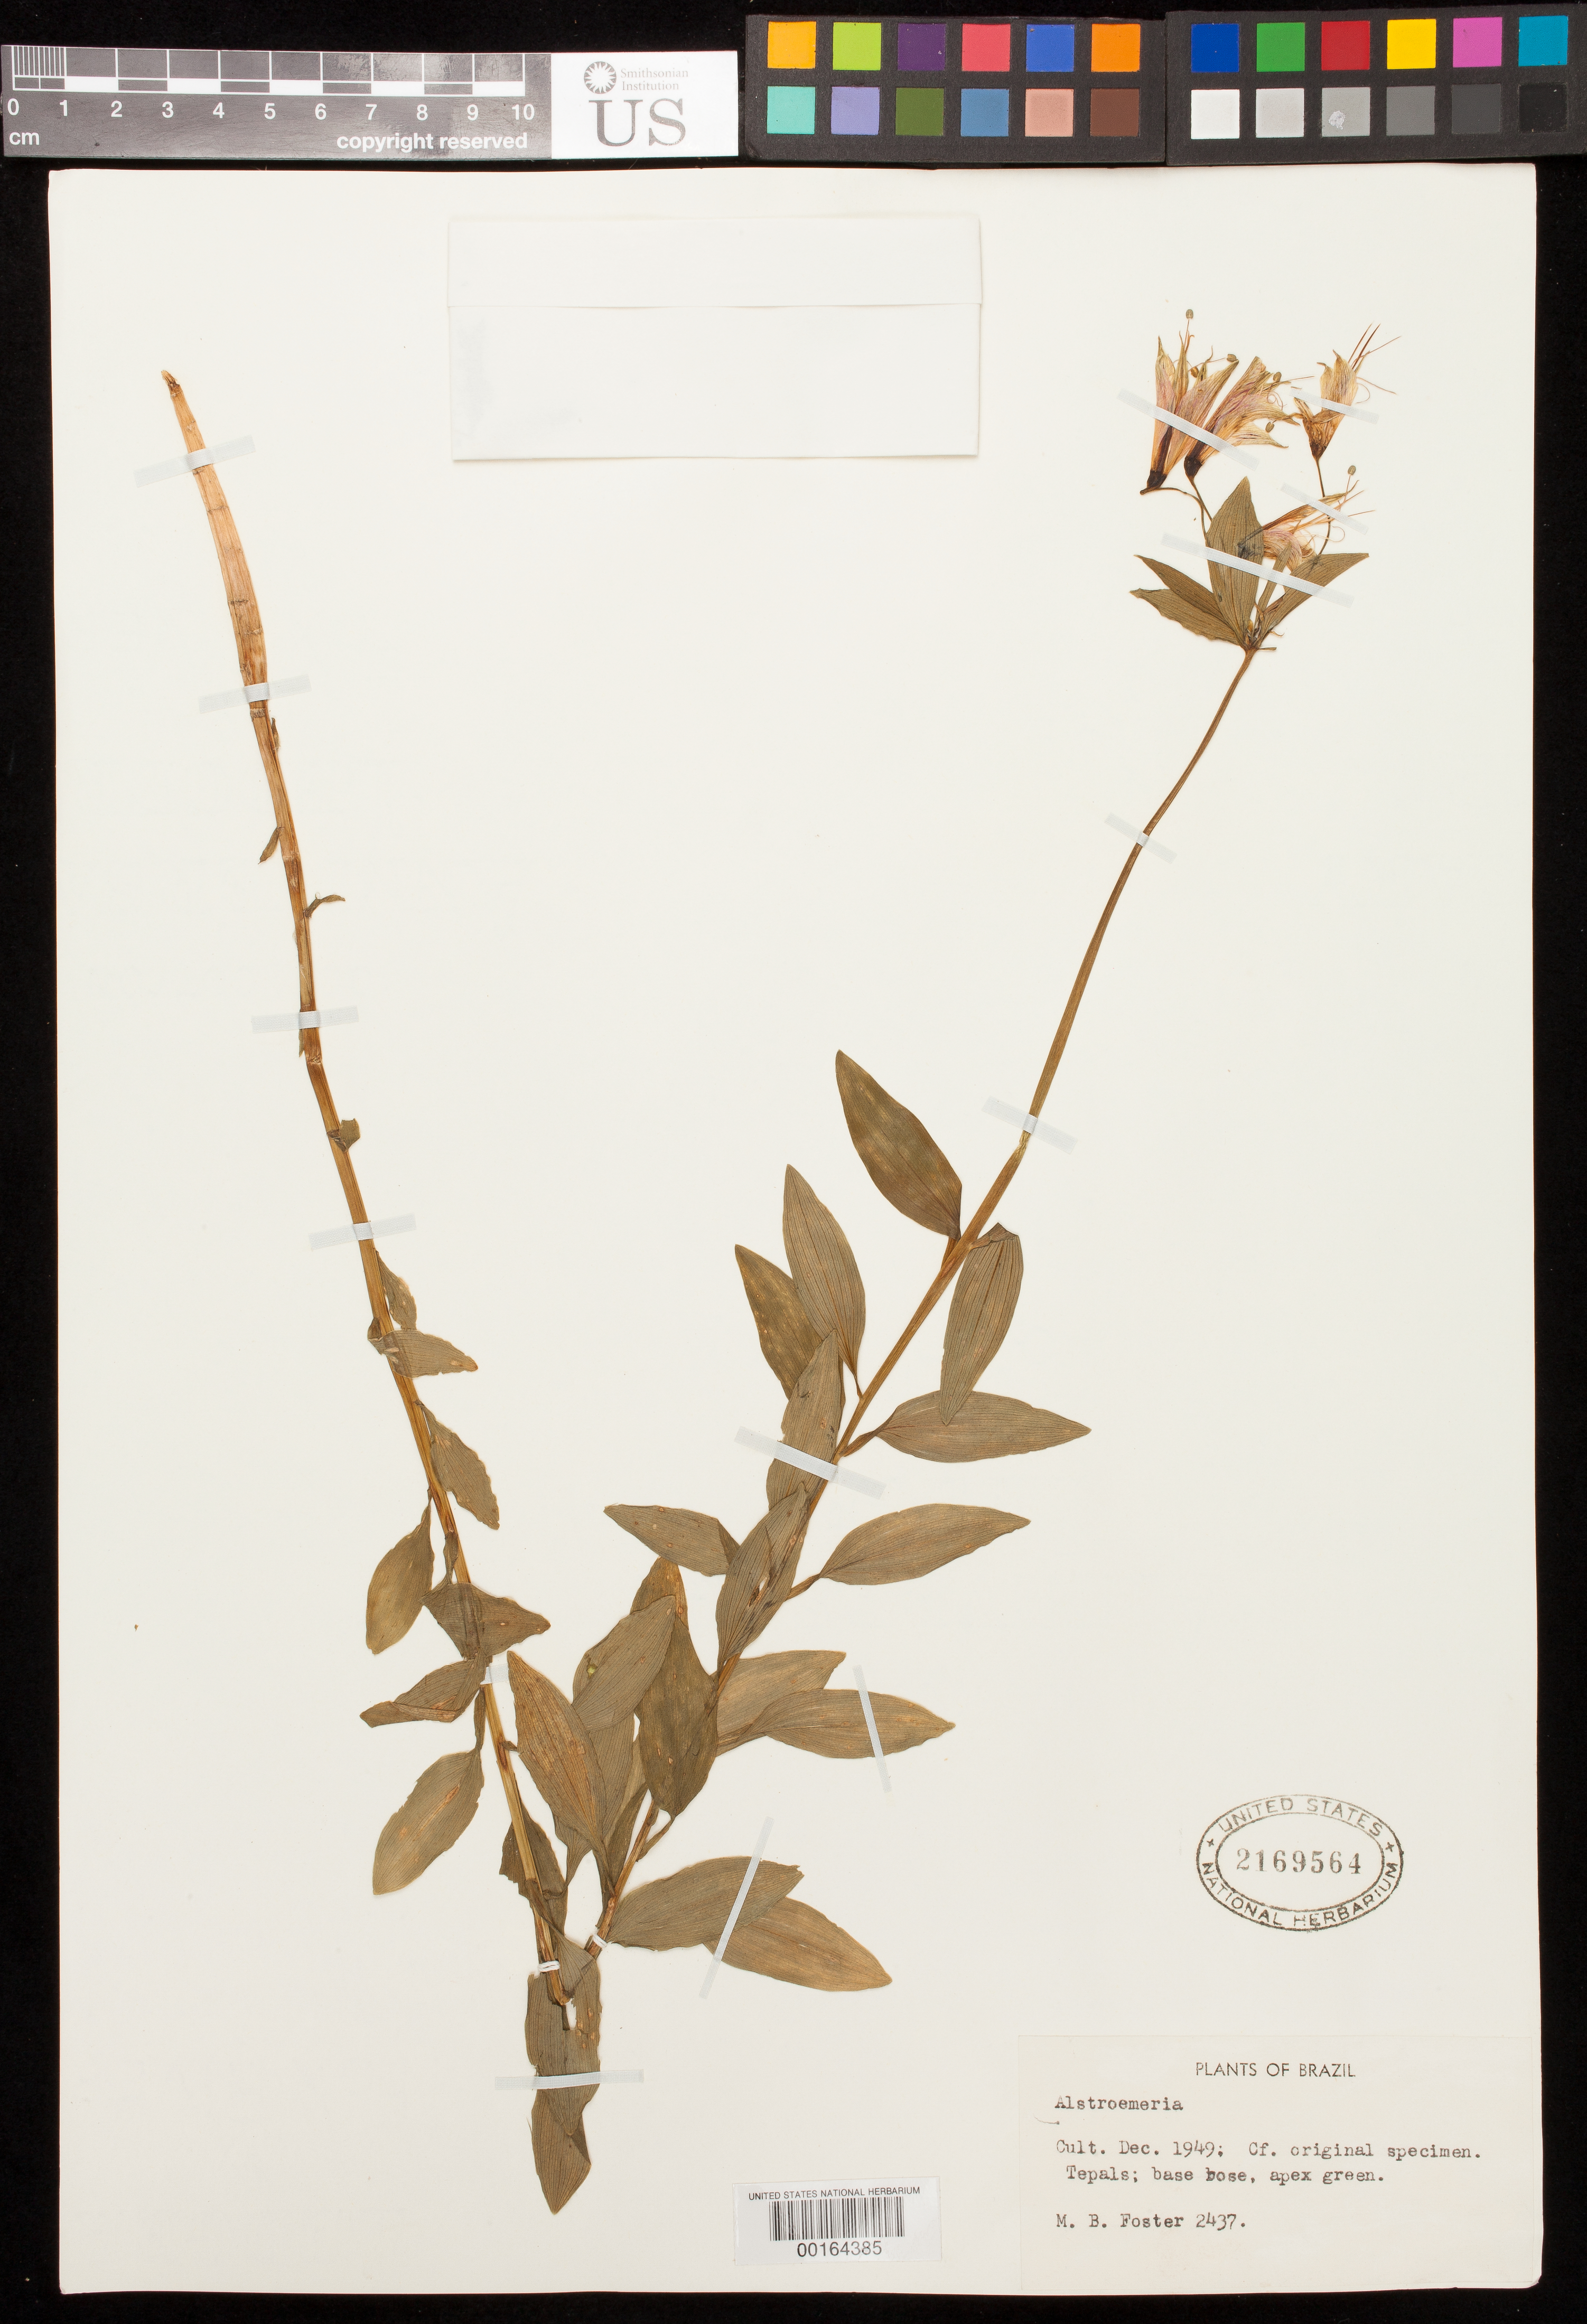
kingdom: Plantae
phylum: Tracheophyta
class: Liliopsida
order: Liliales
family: Alstroemeriaceae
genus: Alstroemeria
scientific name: Alstroemeria sp.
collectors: M. B. Foster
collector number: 2437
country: Brazil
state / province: Minas Gerais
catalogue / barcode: US 2169564